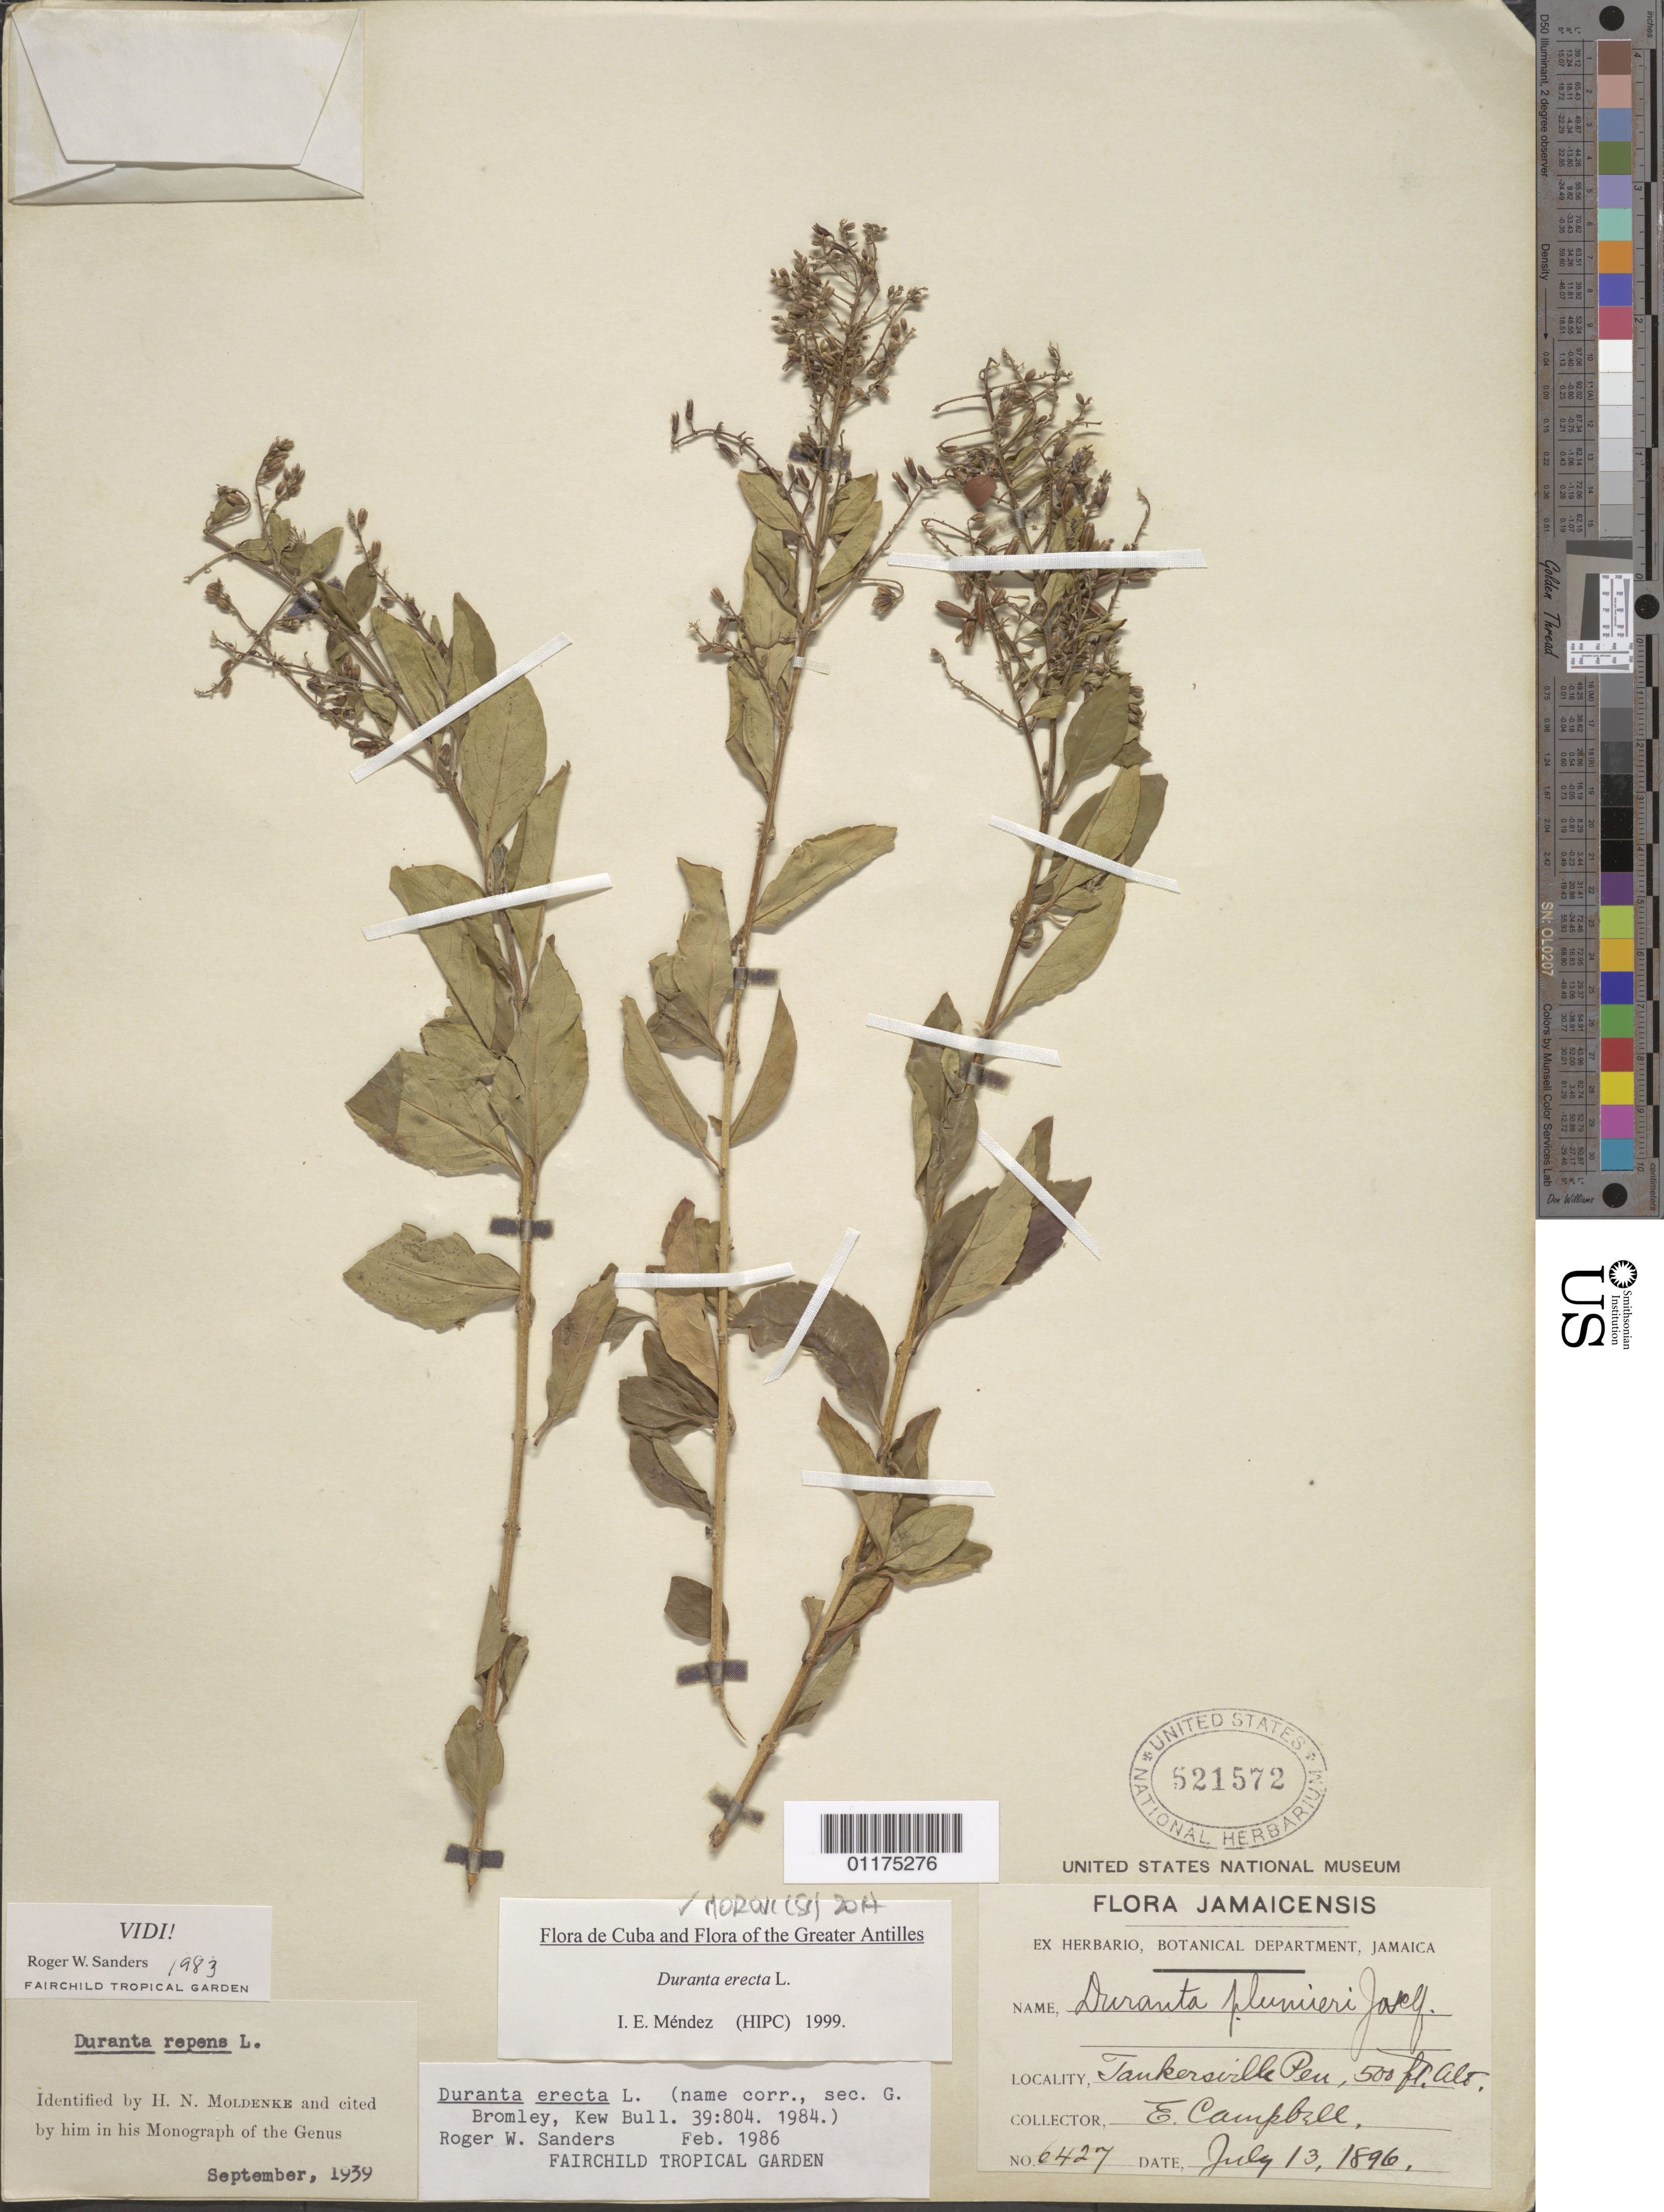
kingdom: Plantae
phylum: Tracheophyta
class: Magnoliopsida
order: Lamiales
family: Verbenaceae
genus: Duranta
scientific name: Duranta erecta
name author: L.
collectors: E. Campbell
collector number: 6427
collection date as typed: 13 Jul 1896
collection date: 1896-07-13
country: Jamaica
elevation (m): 152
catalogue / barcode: US 521572